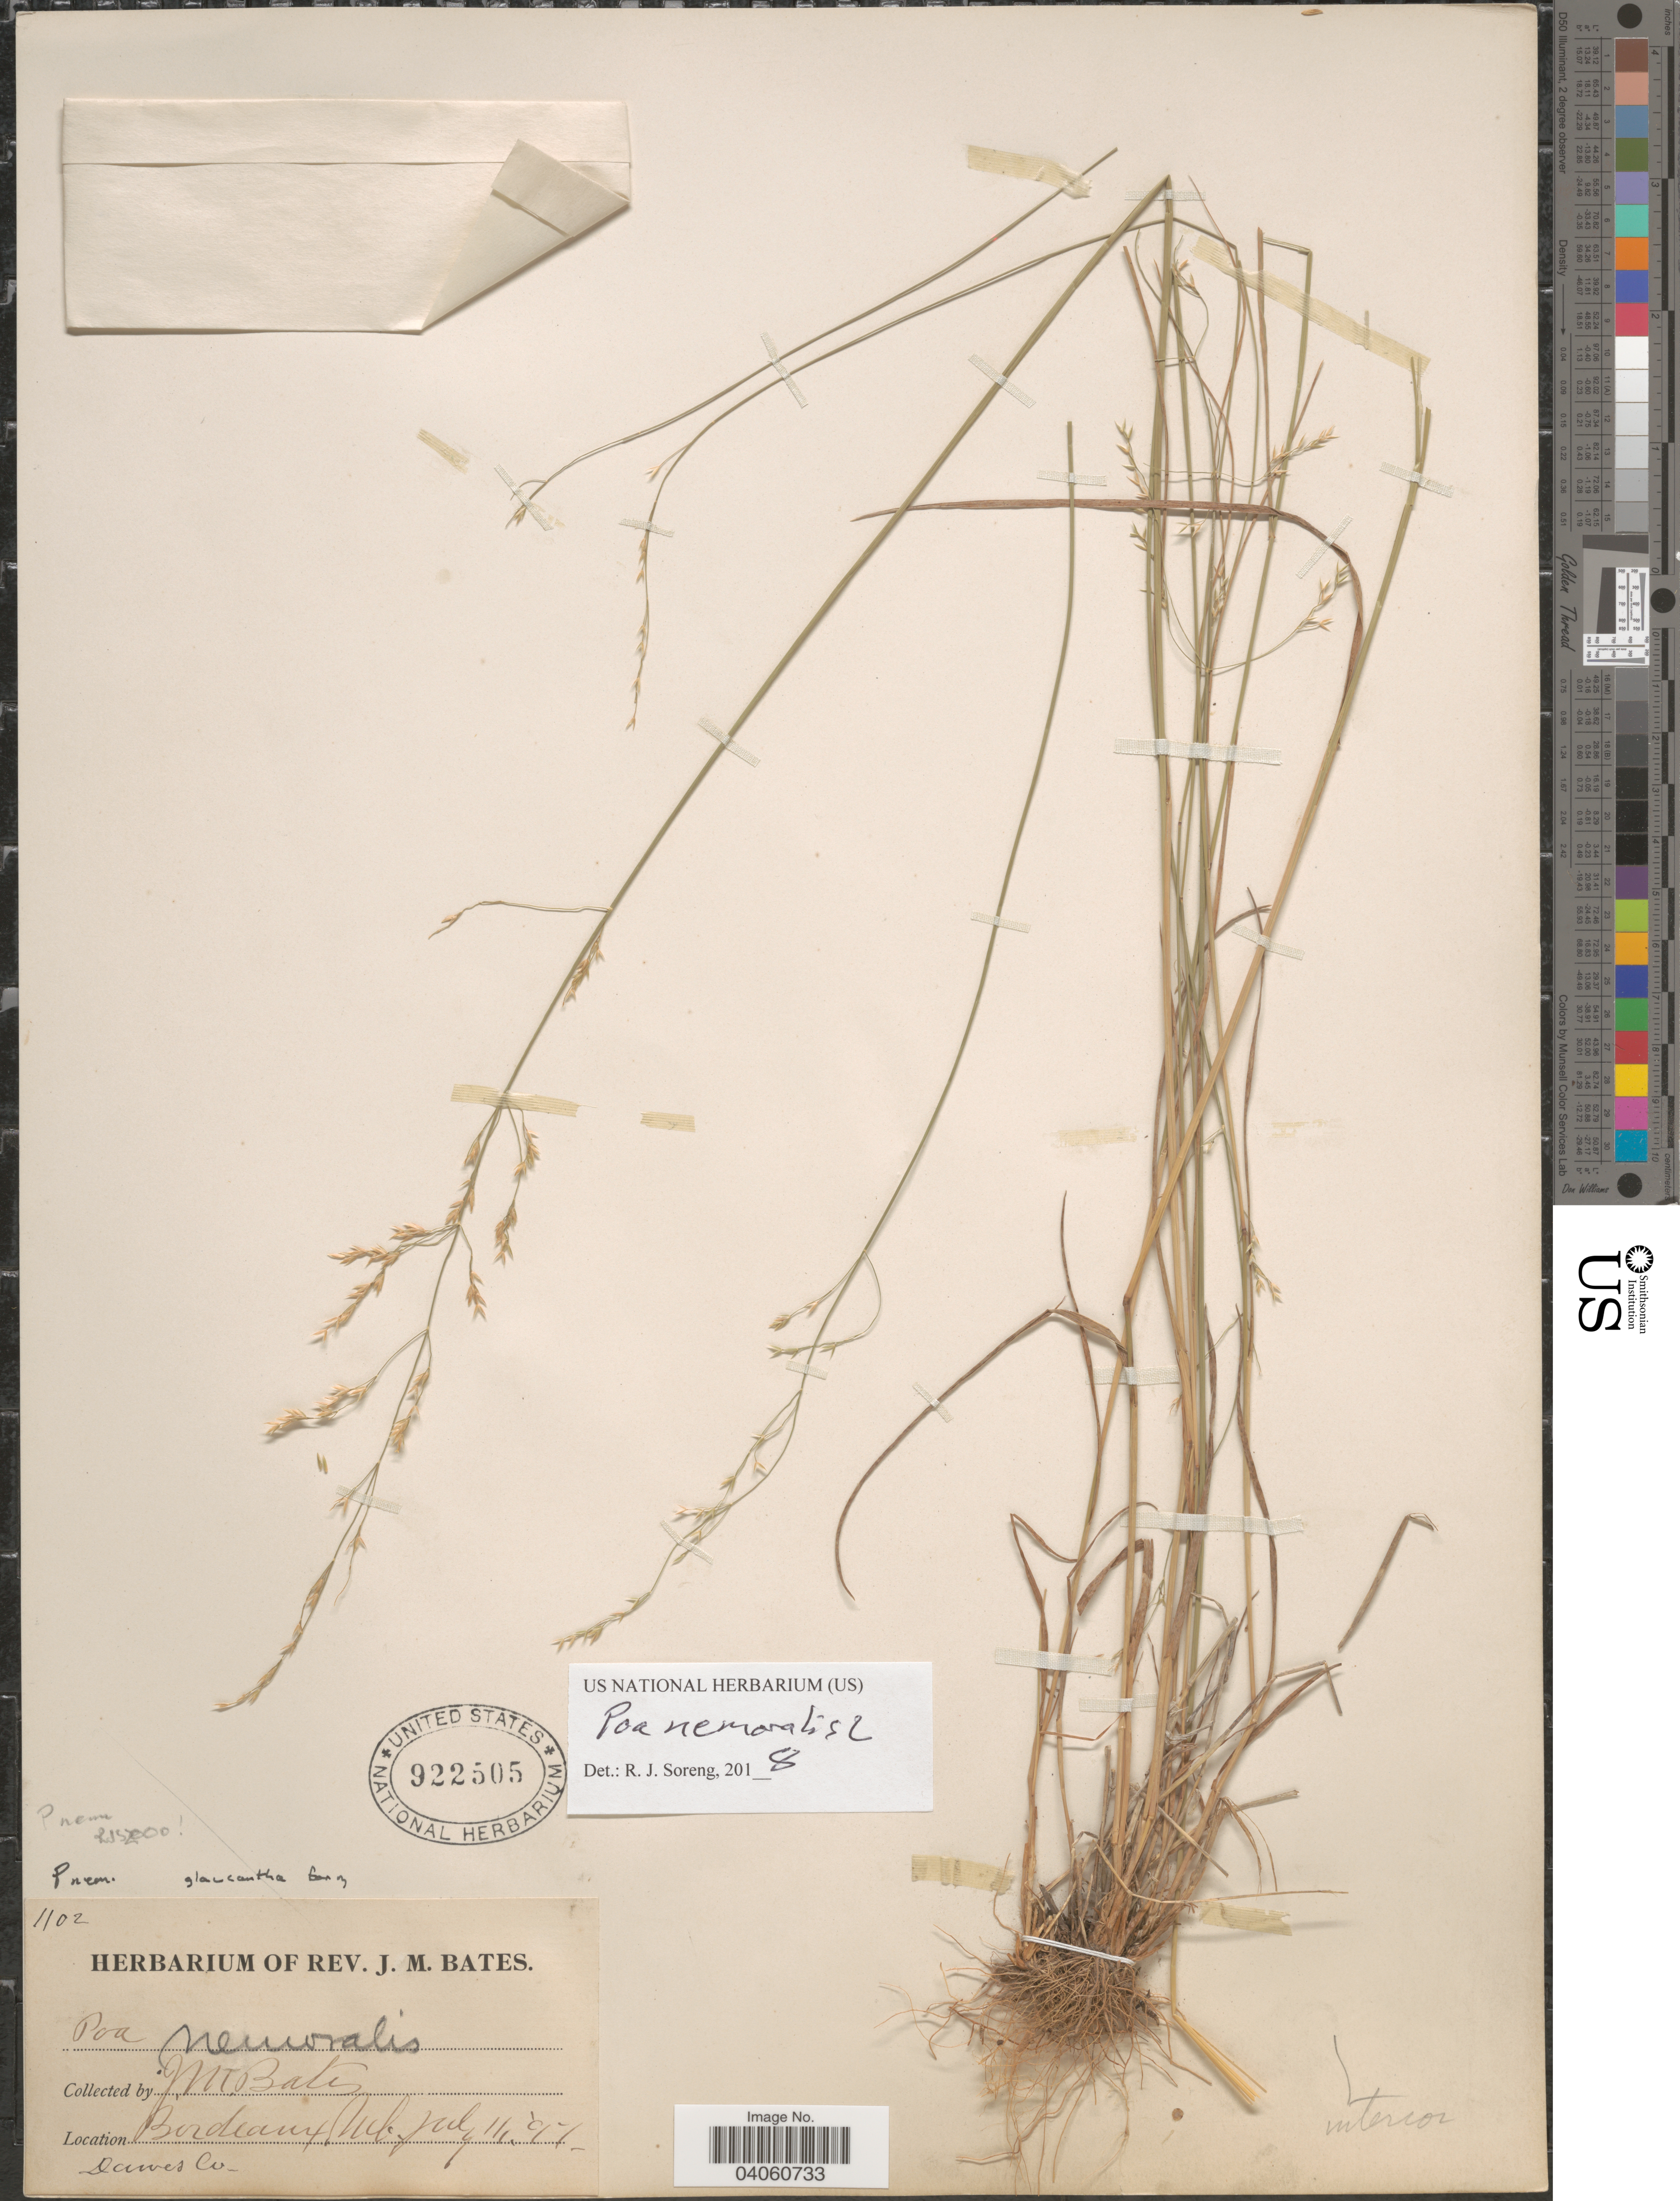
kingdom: Plantae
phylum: Tracheophyta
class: Liliopsida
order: Poales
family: Poaceae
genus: Poa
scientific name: Poa nemoralis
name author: L.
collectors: J. Bates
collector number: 1102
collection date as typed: Transcribed d/m/y: 11/7/97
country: United States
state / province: Nebraska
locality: Bordeaux. Dawes Co.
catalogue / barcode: US 922505